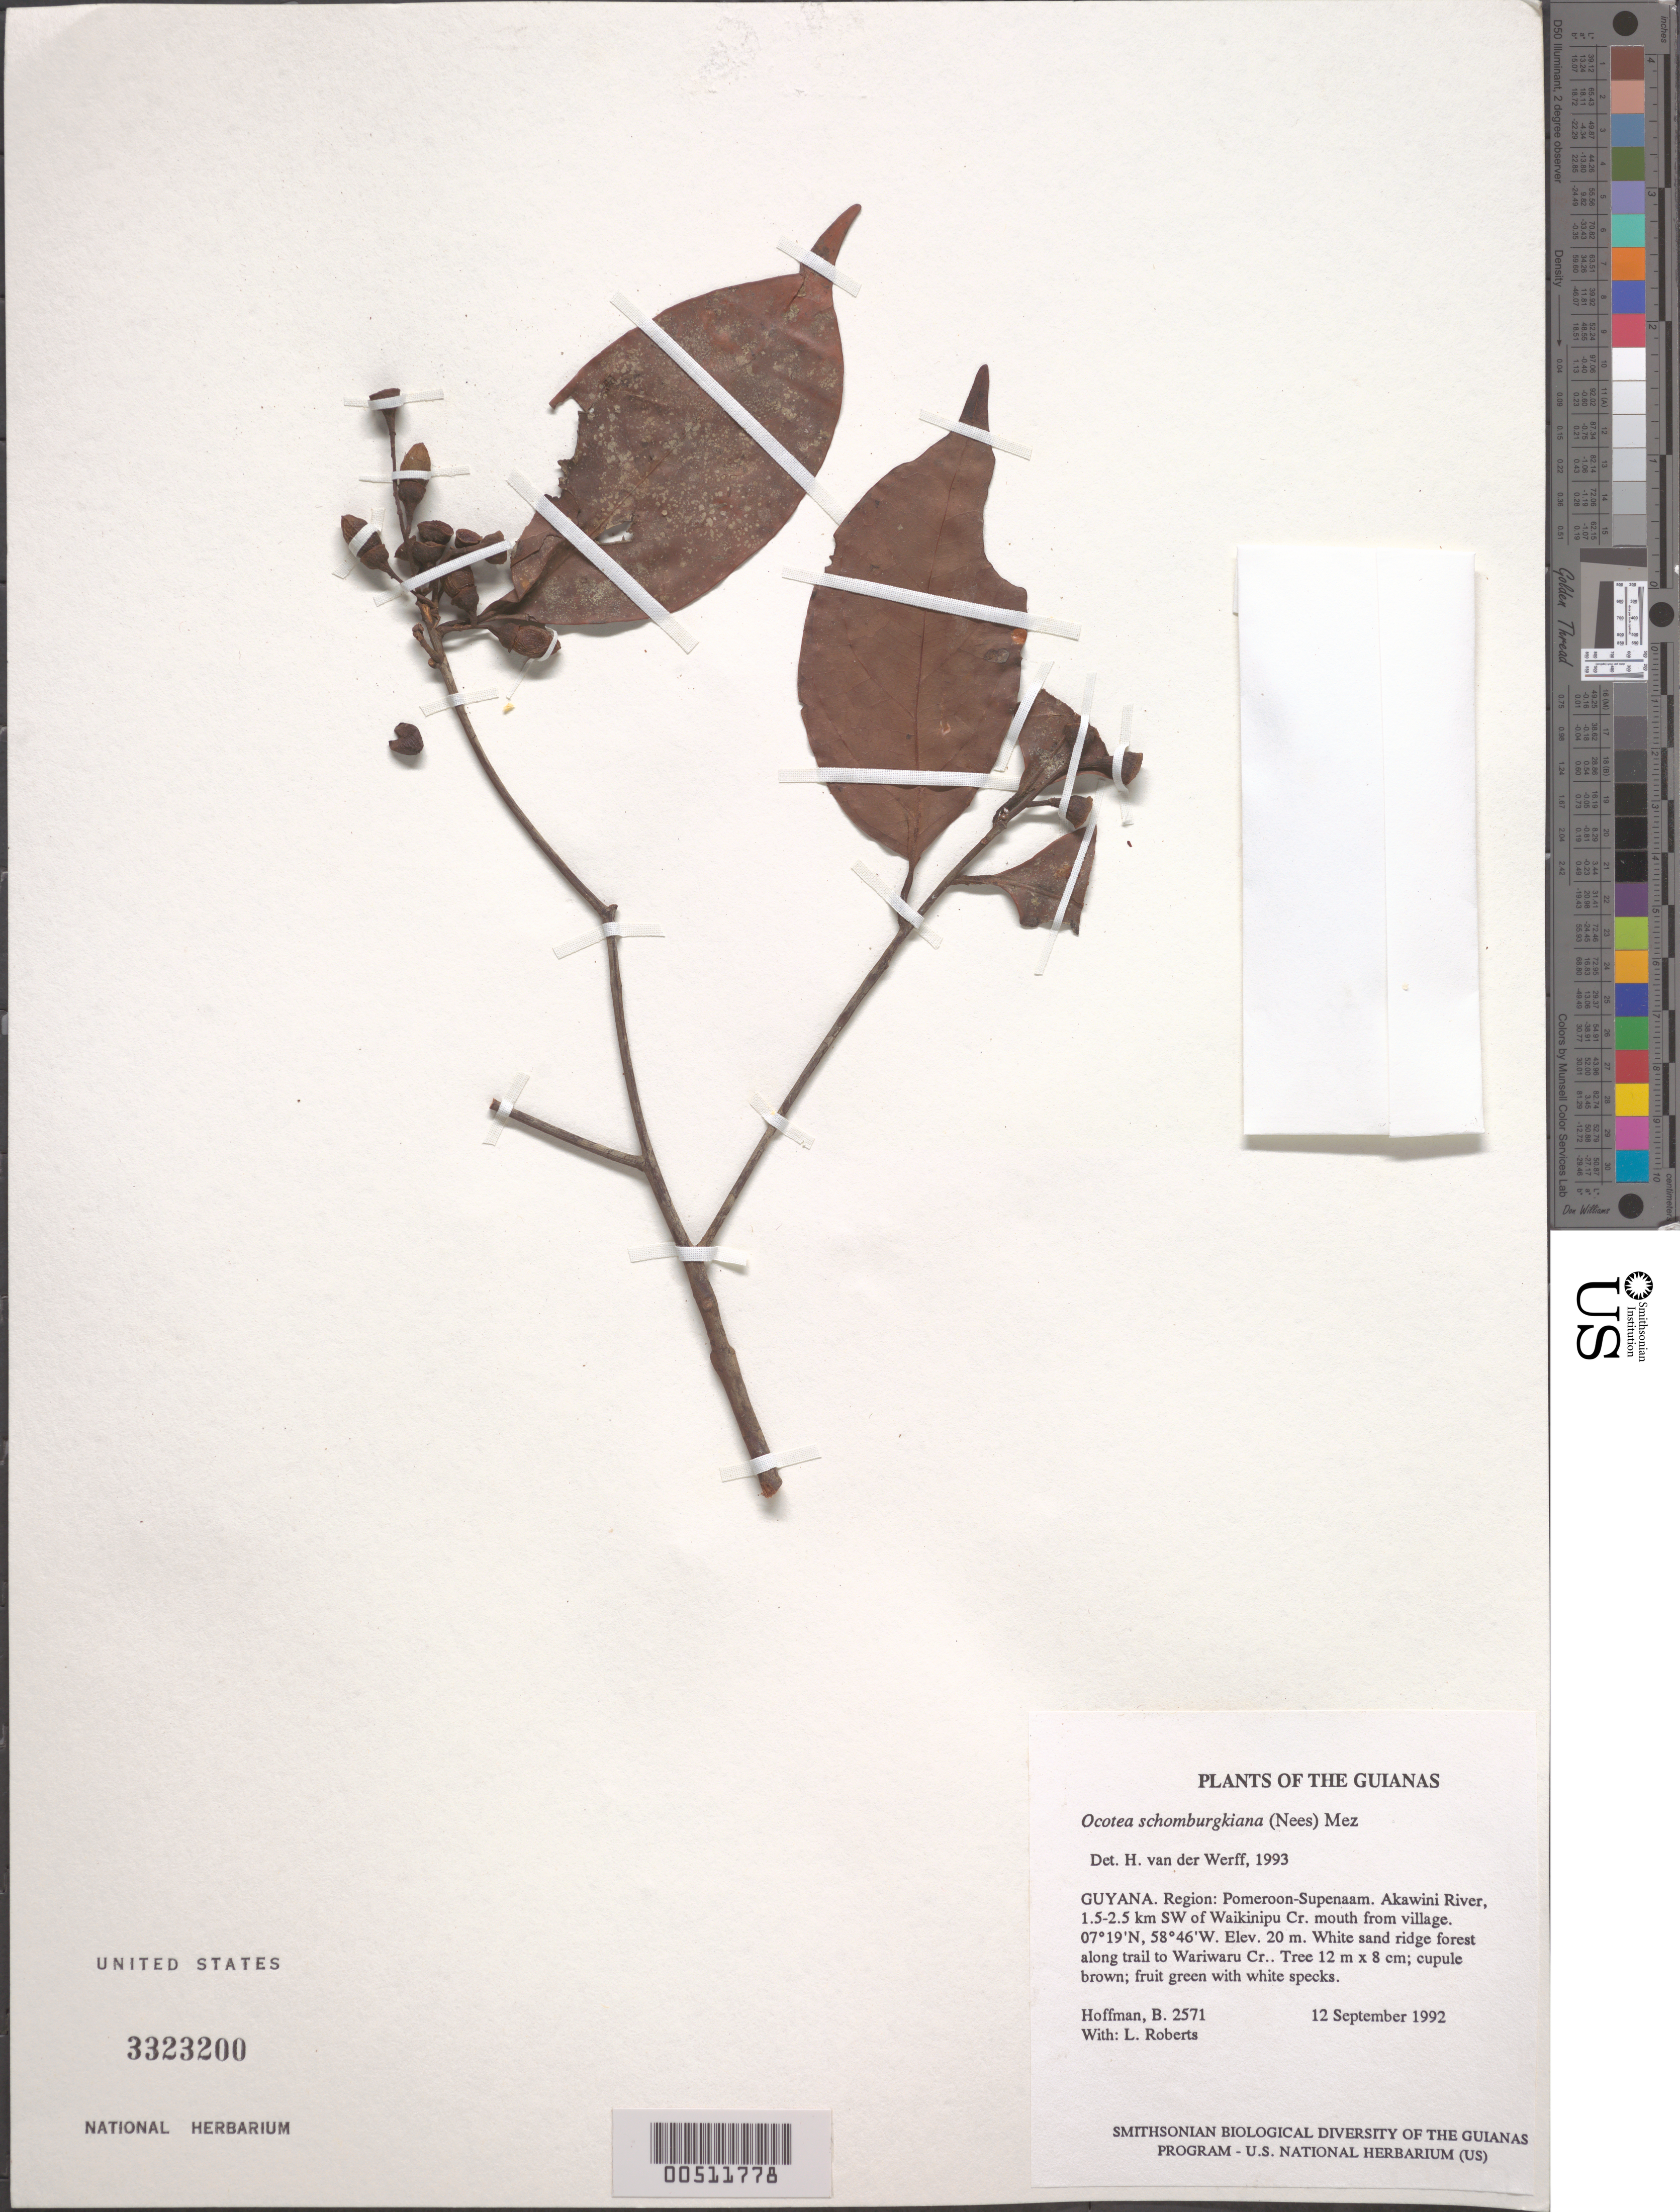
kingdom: Plantae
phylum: Tracheophyta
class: Magnoliopsida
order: Laurales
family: Lauraceae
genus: Ocotea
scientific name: Ocotea schomburgkiana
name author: (Nees) Mez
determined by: van der Werff, H., (MO), Missouri Botanical Garden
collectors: B. Hoffman & L. Roberts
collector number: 2571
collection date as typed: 12 September 1992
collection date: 1992-09-12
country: Guyana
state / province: Pomeroon-Supenaam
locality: Akawini River, 1.5-2.5 km SW of Waikinipu Creek mouth, along trail from Wakinipu village to Wariwaru Creek (Pomeroon R.)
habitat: White sand ridge forest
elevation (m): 20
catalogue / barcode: US 3323200